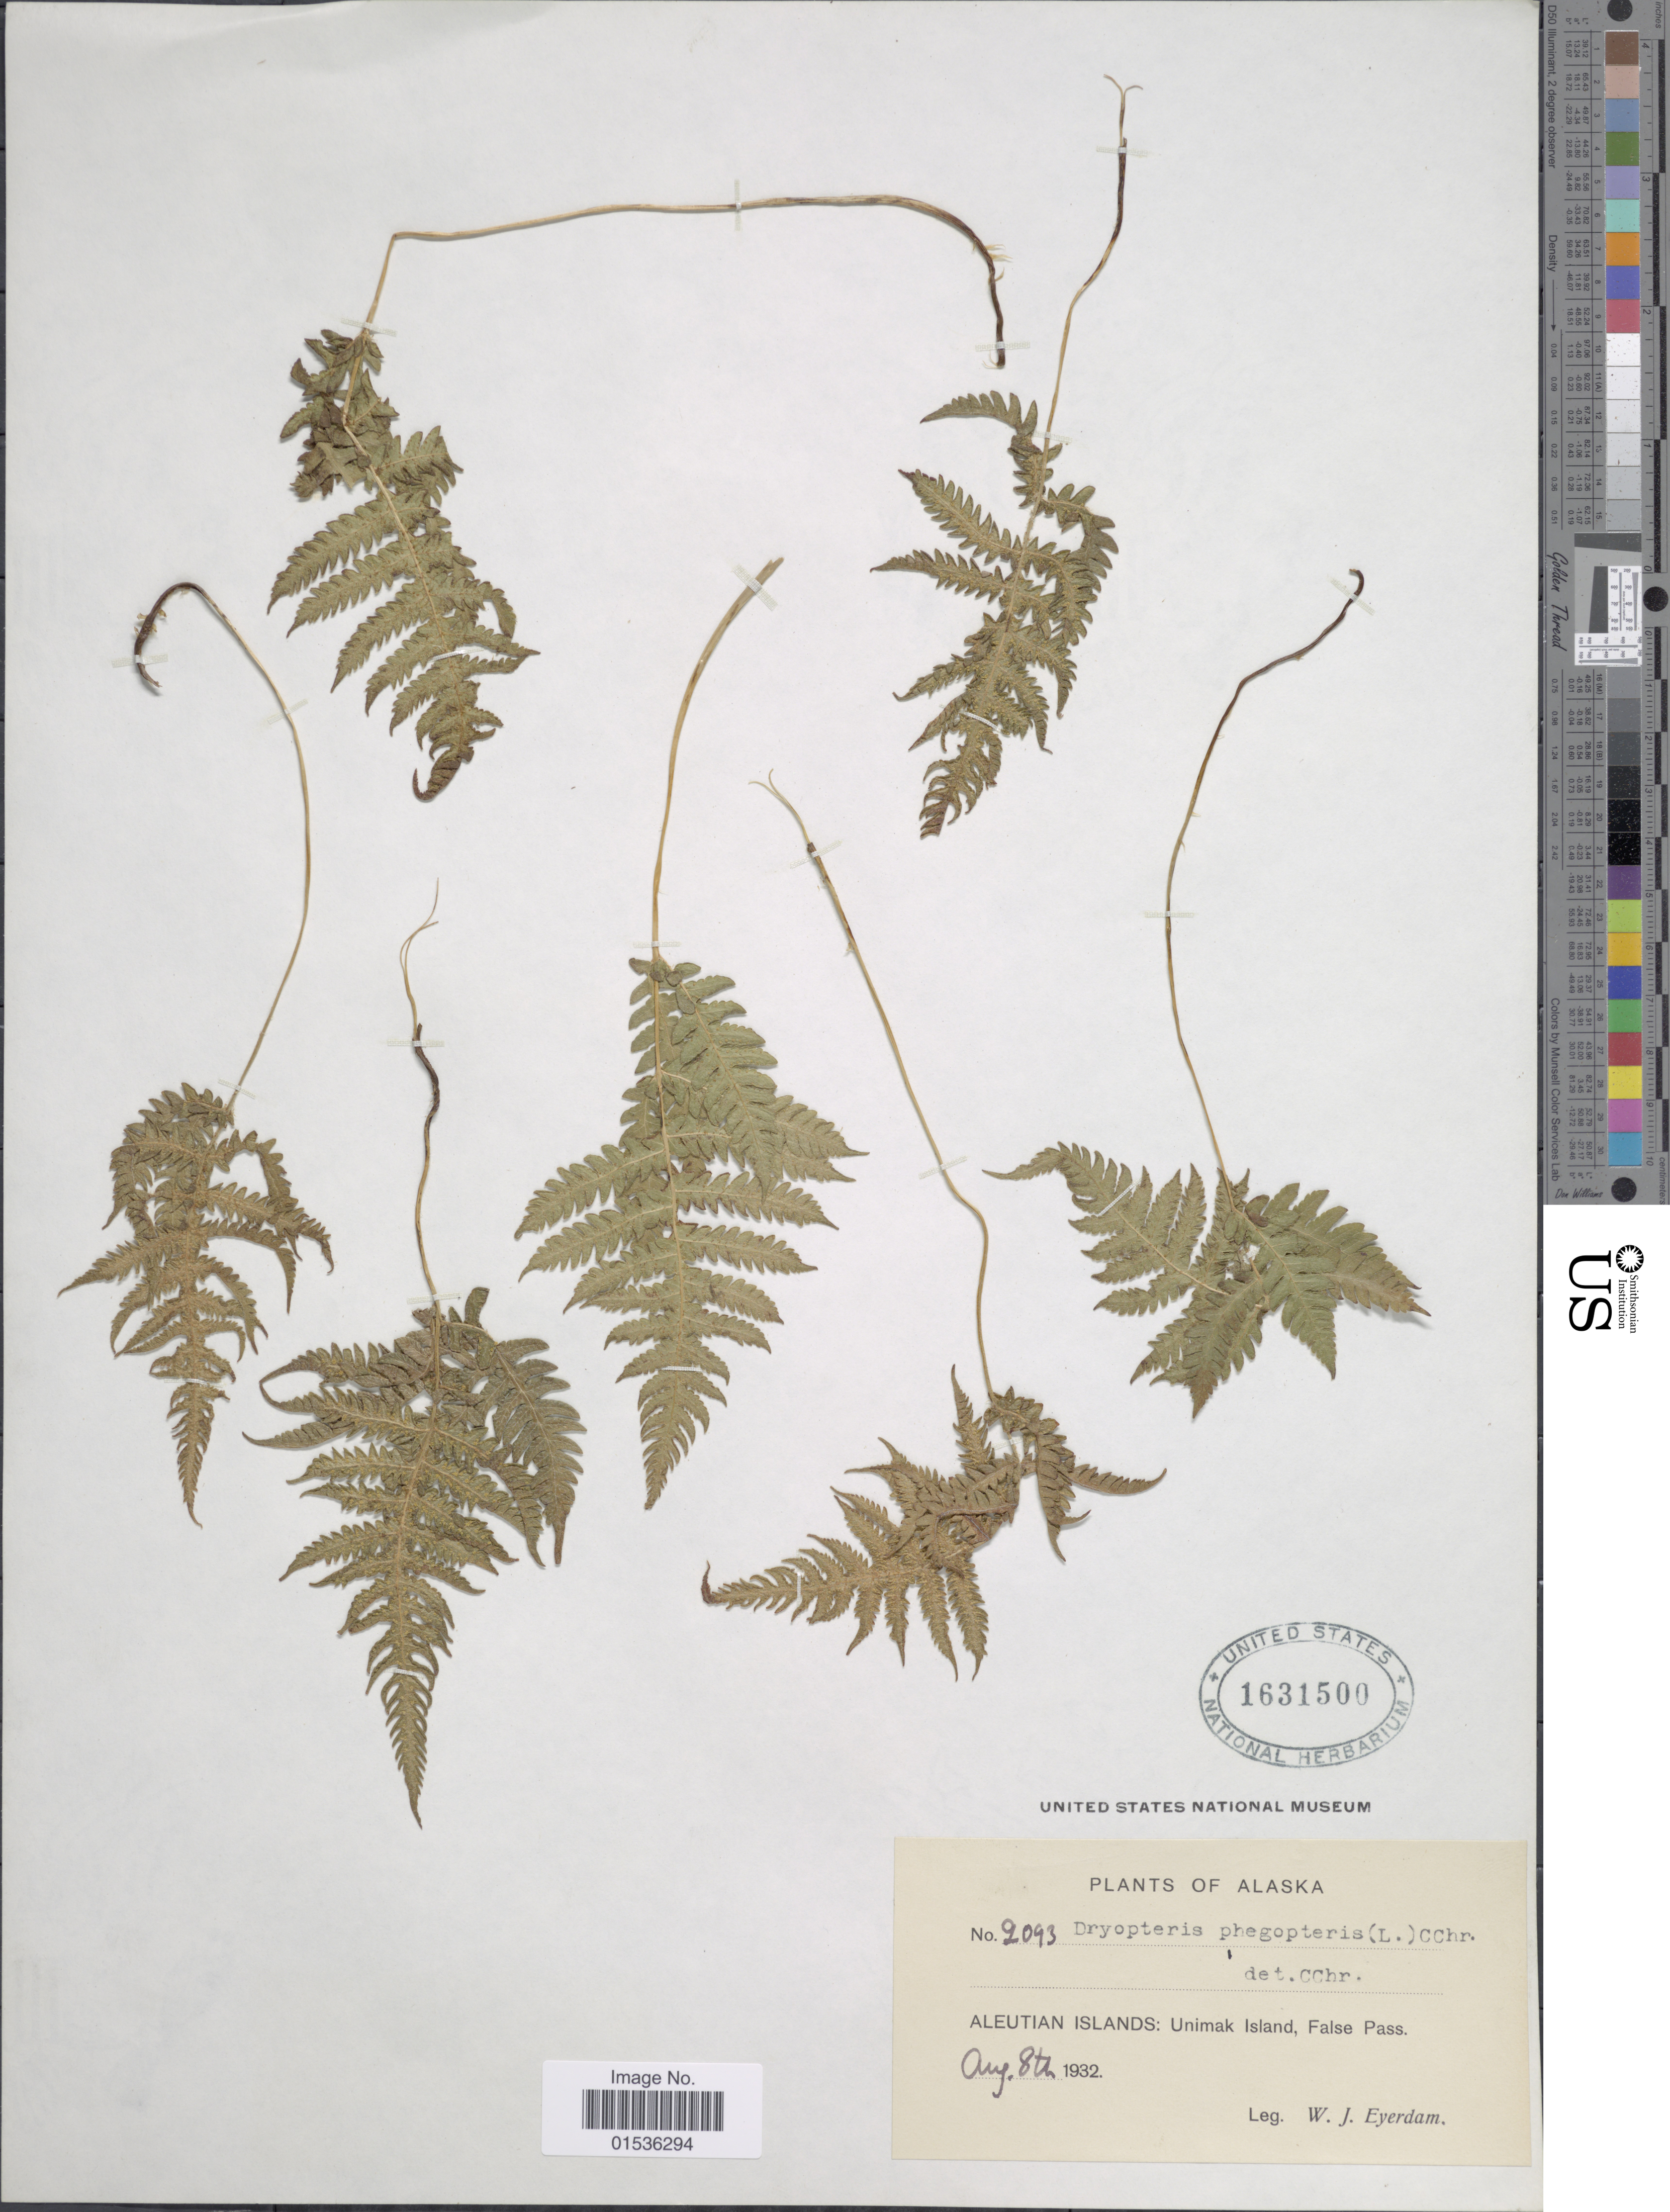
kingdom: Plantae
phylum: Tracheophyta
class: Polypodiopsida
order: Polypodiales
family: Thelypteridaceae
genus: Phegopteris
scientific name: Phegopteris connectilis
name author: (Michx.) Watt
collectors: W. J. Eyerdam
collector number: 2093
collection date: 1932-08-08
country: United States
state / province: Alaska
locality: Aleutian Islands: Unimak Island, False Pass.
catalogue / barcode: US 1631500